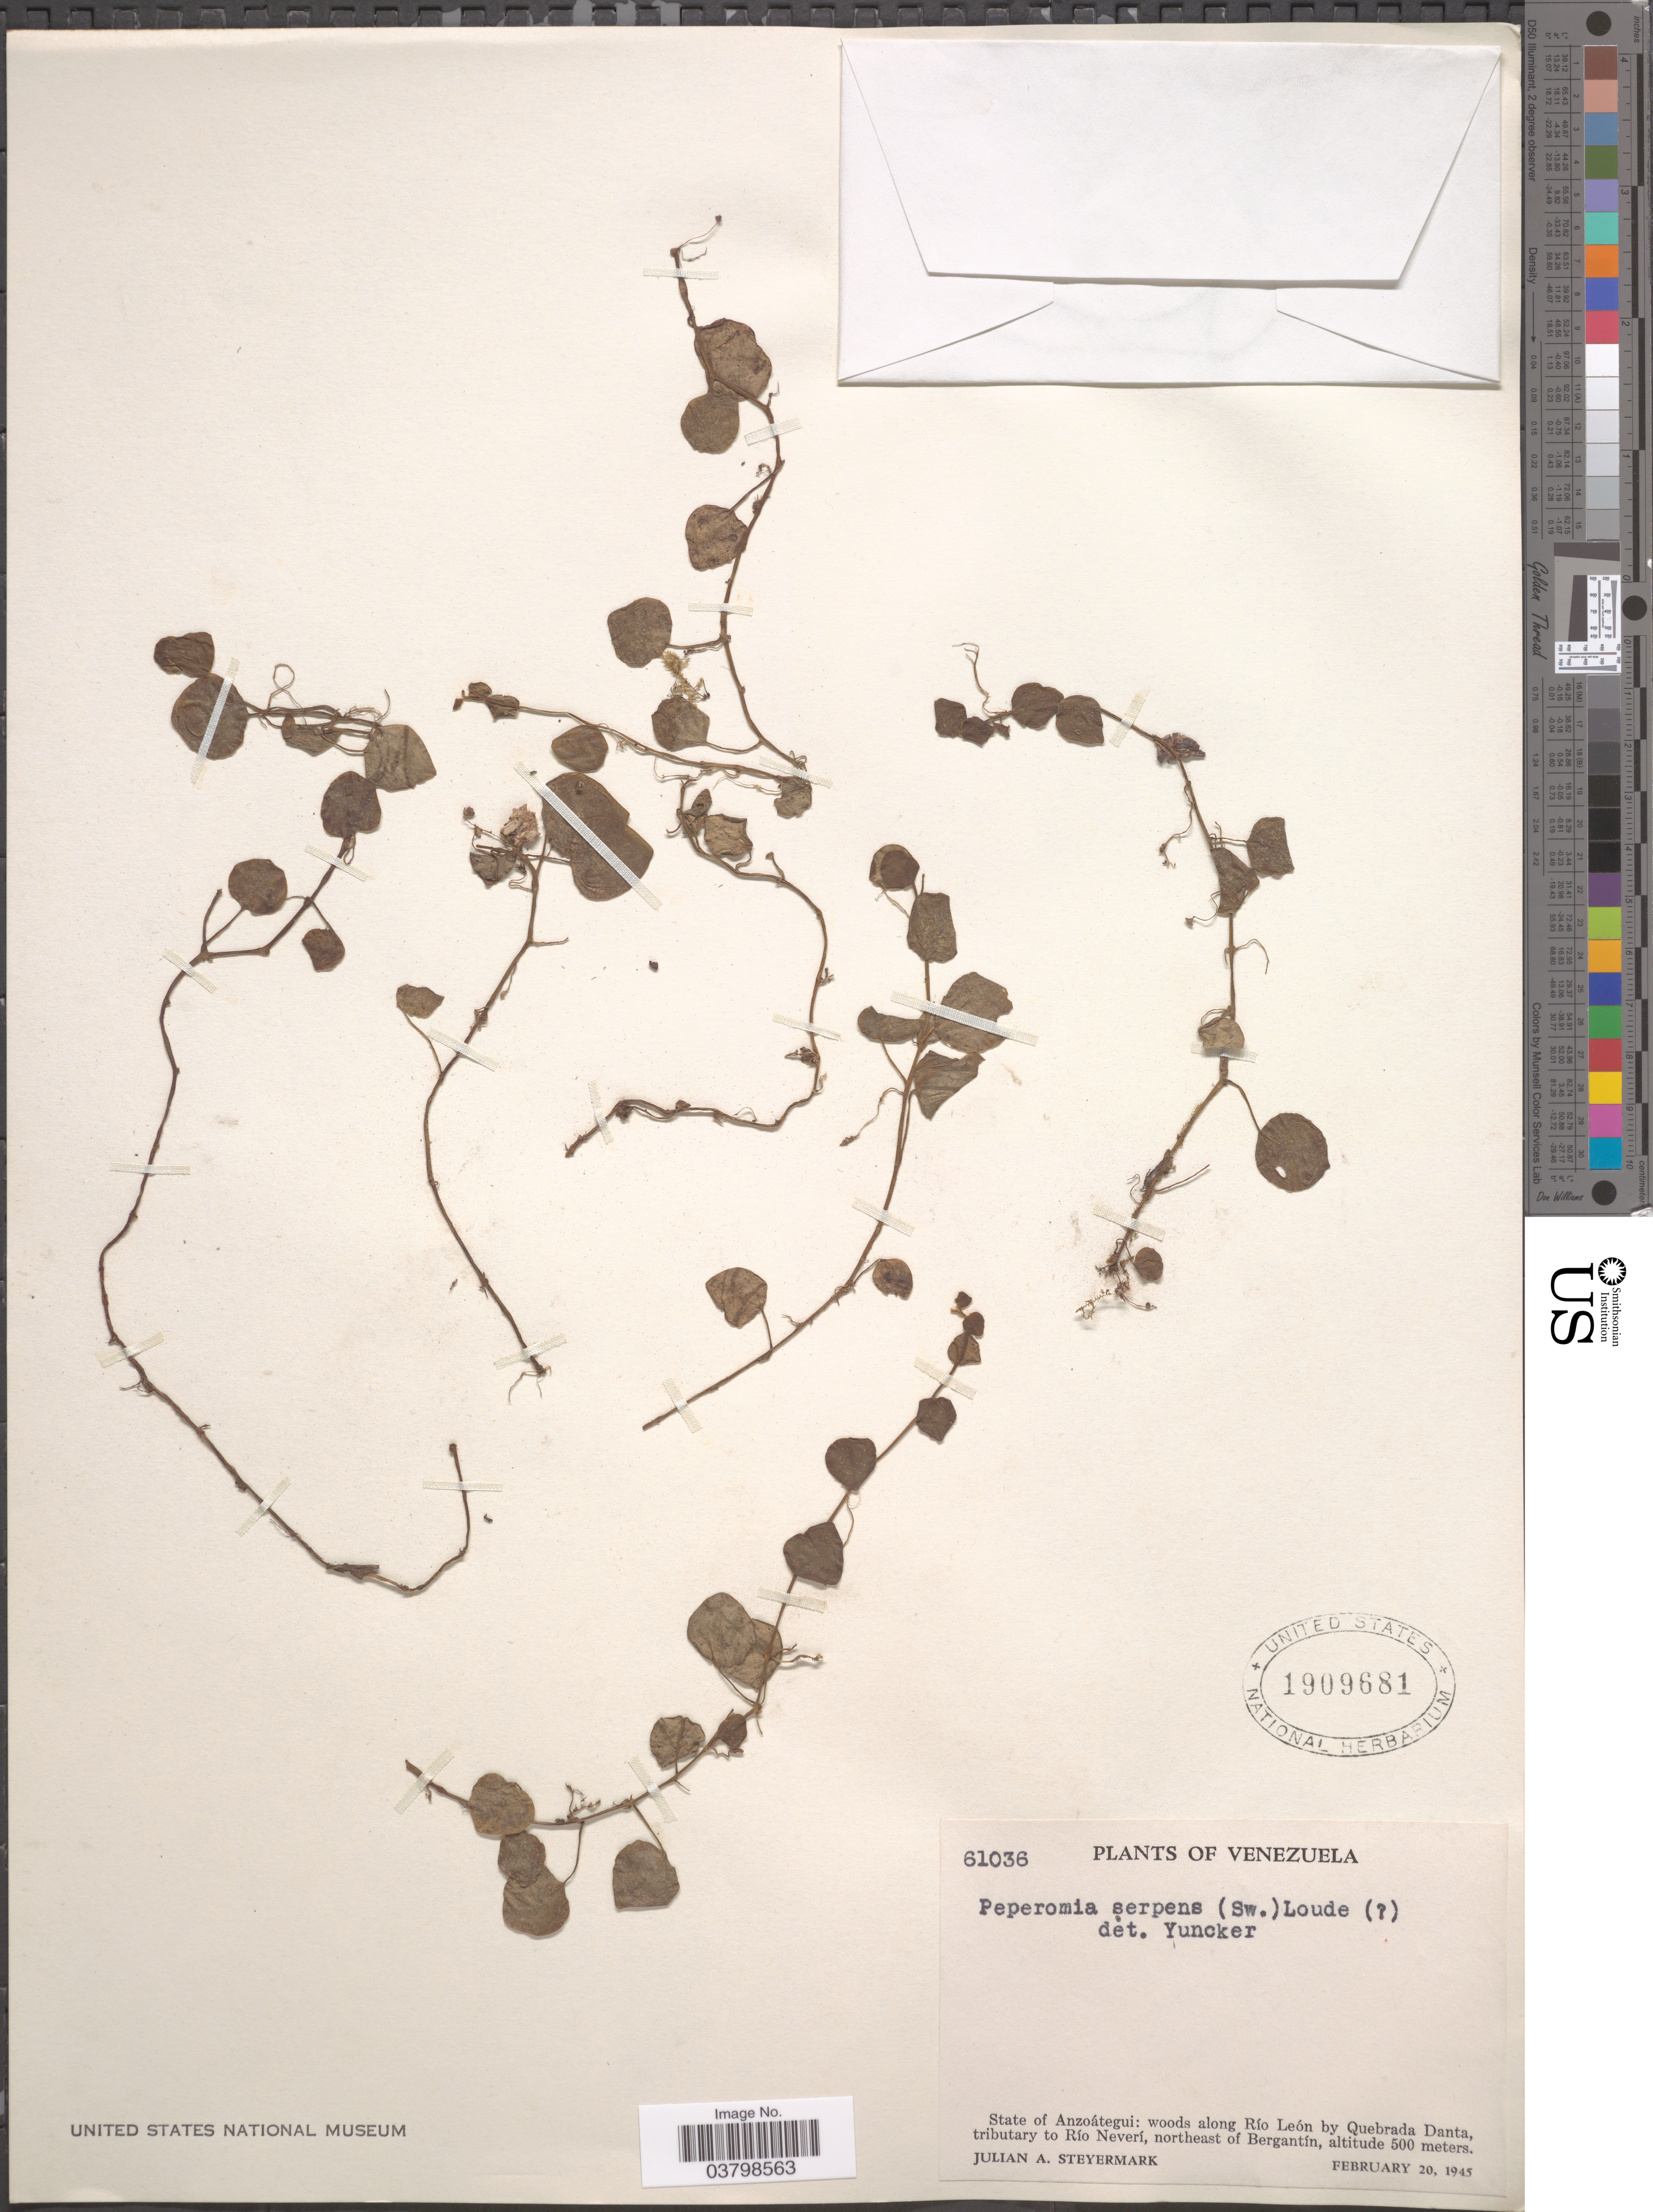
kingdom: Plantae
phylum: Tracheophyta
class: Magnoliopsida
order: Piperales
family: Piperaceae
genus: Peperomia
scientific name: Peperomia serpens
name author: (Sw.) Loudon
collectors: J. Steyermark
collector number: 61036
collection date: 1945-02-20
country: Venezuela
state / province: Anzoategui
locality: Woods along Río León by Quebrada Danta, tributary to Río Neverí, northeast of Bergantín.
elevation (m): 500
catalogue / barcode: US 1909681